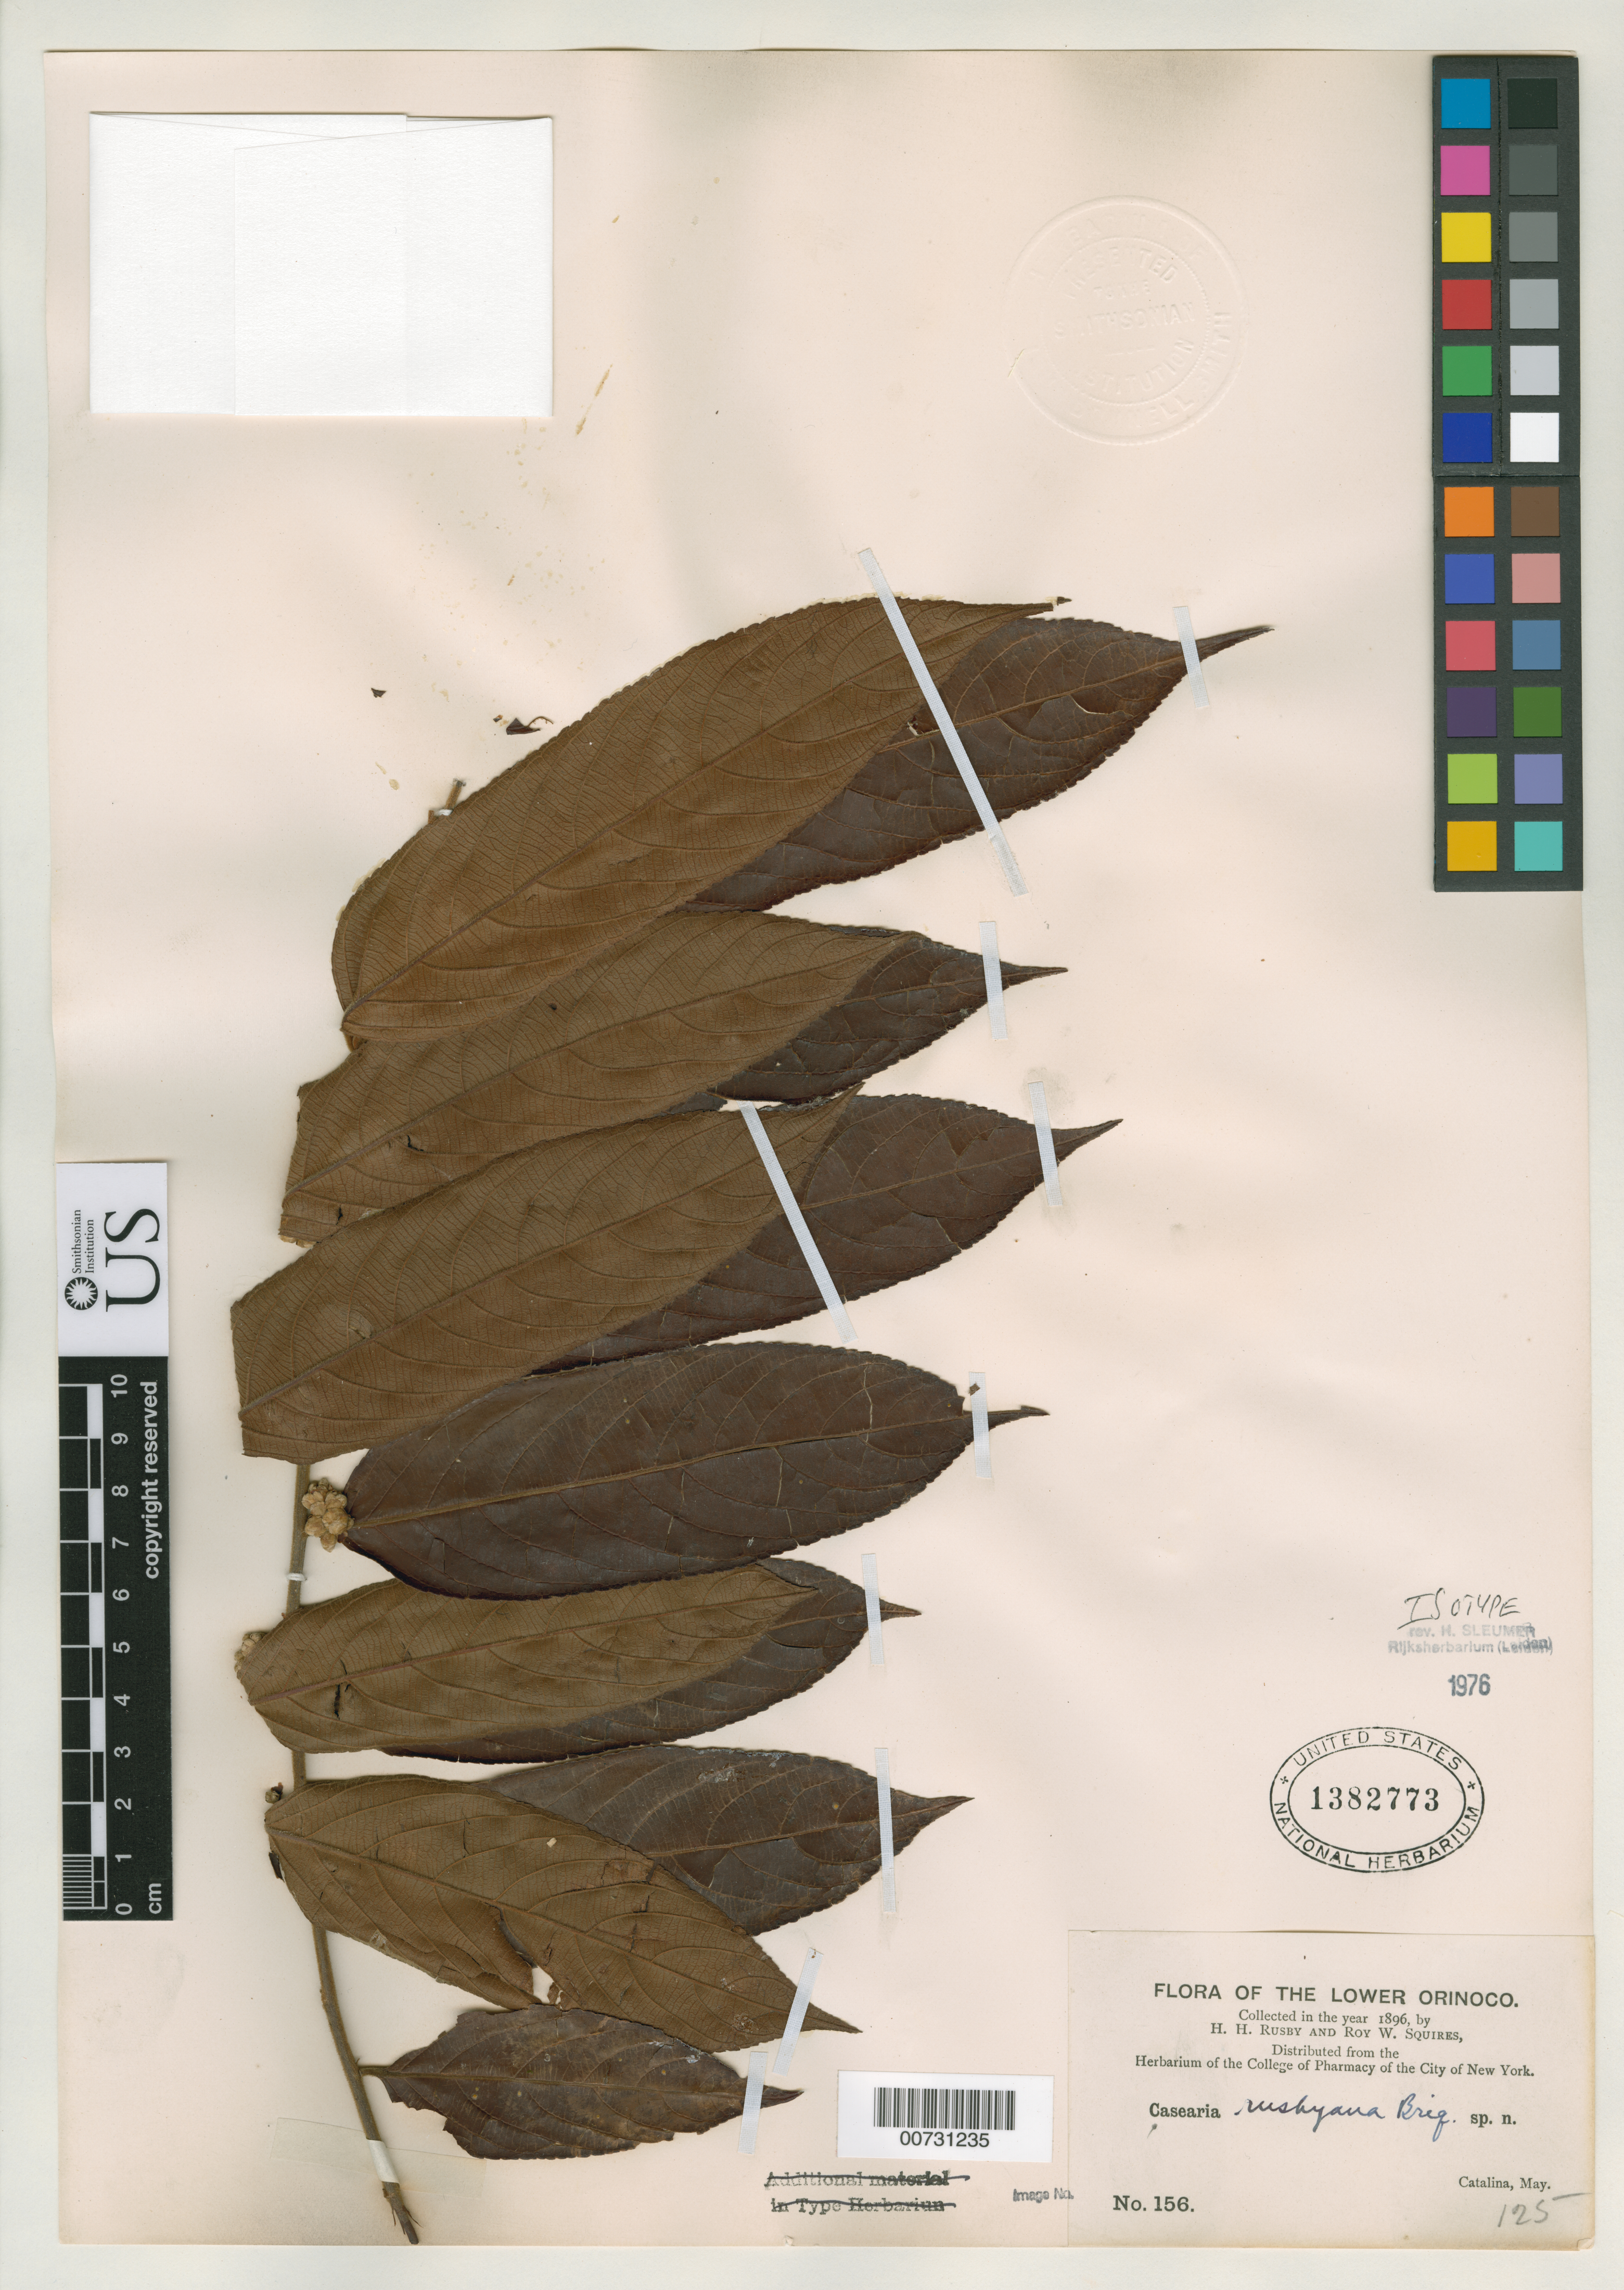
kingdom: Plantae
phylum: Tracheophyta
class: Magnoliopsida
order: Malpighiales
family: Salicaceae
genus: Casearia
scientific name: Casearia rusbyana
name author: Briq.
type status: Isotype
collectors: H. H. Rusby & R. Squires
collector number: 156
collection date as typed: May 1896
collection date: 1896-05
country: Venezuela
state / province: Delta Amacuro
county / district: Tucupita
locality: Lower Orinoco, Santa Catalina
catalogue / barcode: US 1382773